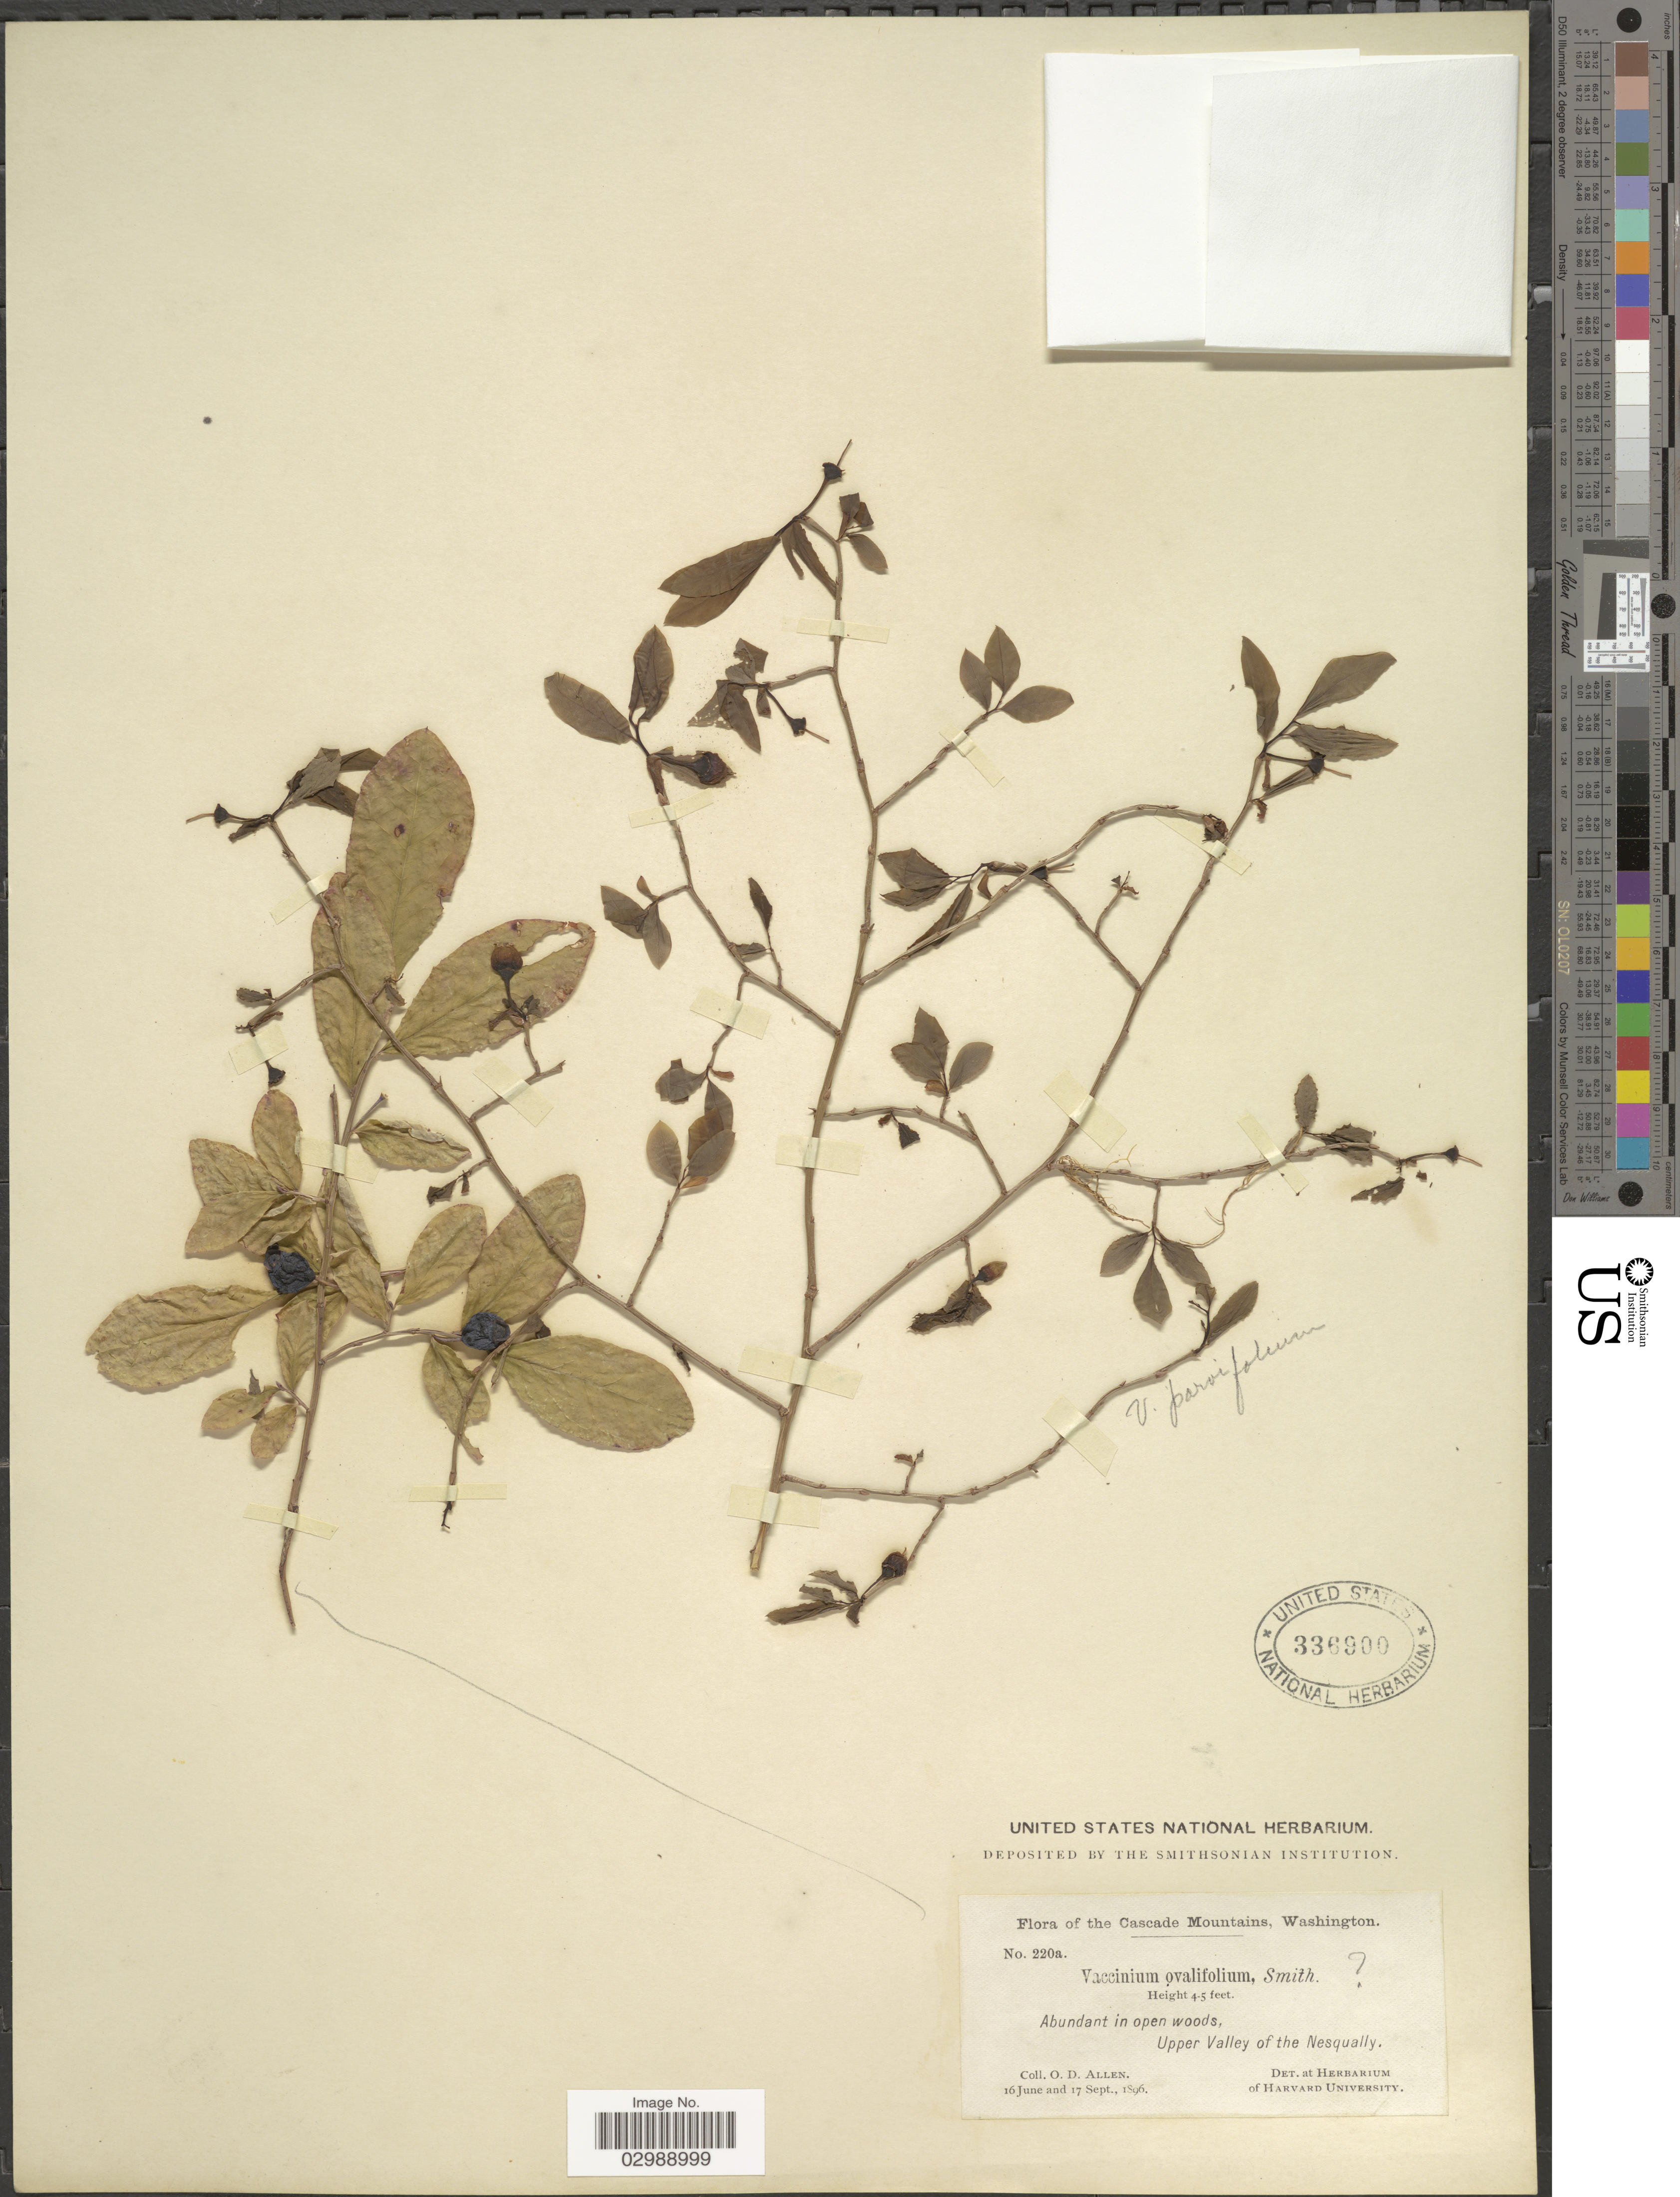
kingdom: Plantae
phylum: Tracheophyta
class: Magnoliopsida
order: Ericales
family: Ericaceae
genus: Vaccinium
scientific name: Vaccinium ovalifolium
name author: Sm.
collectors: O. D. Allen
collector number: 220a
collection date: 1896-06-16/1896-09-17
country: United States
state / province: Washington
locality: Cascade Mountains. Upper Valley of the Nesqually.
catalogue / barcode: US 336900